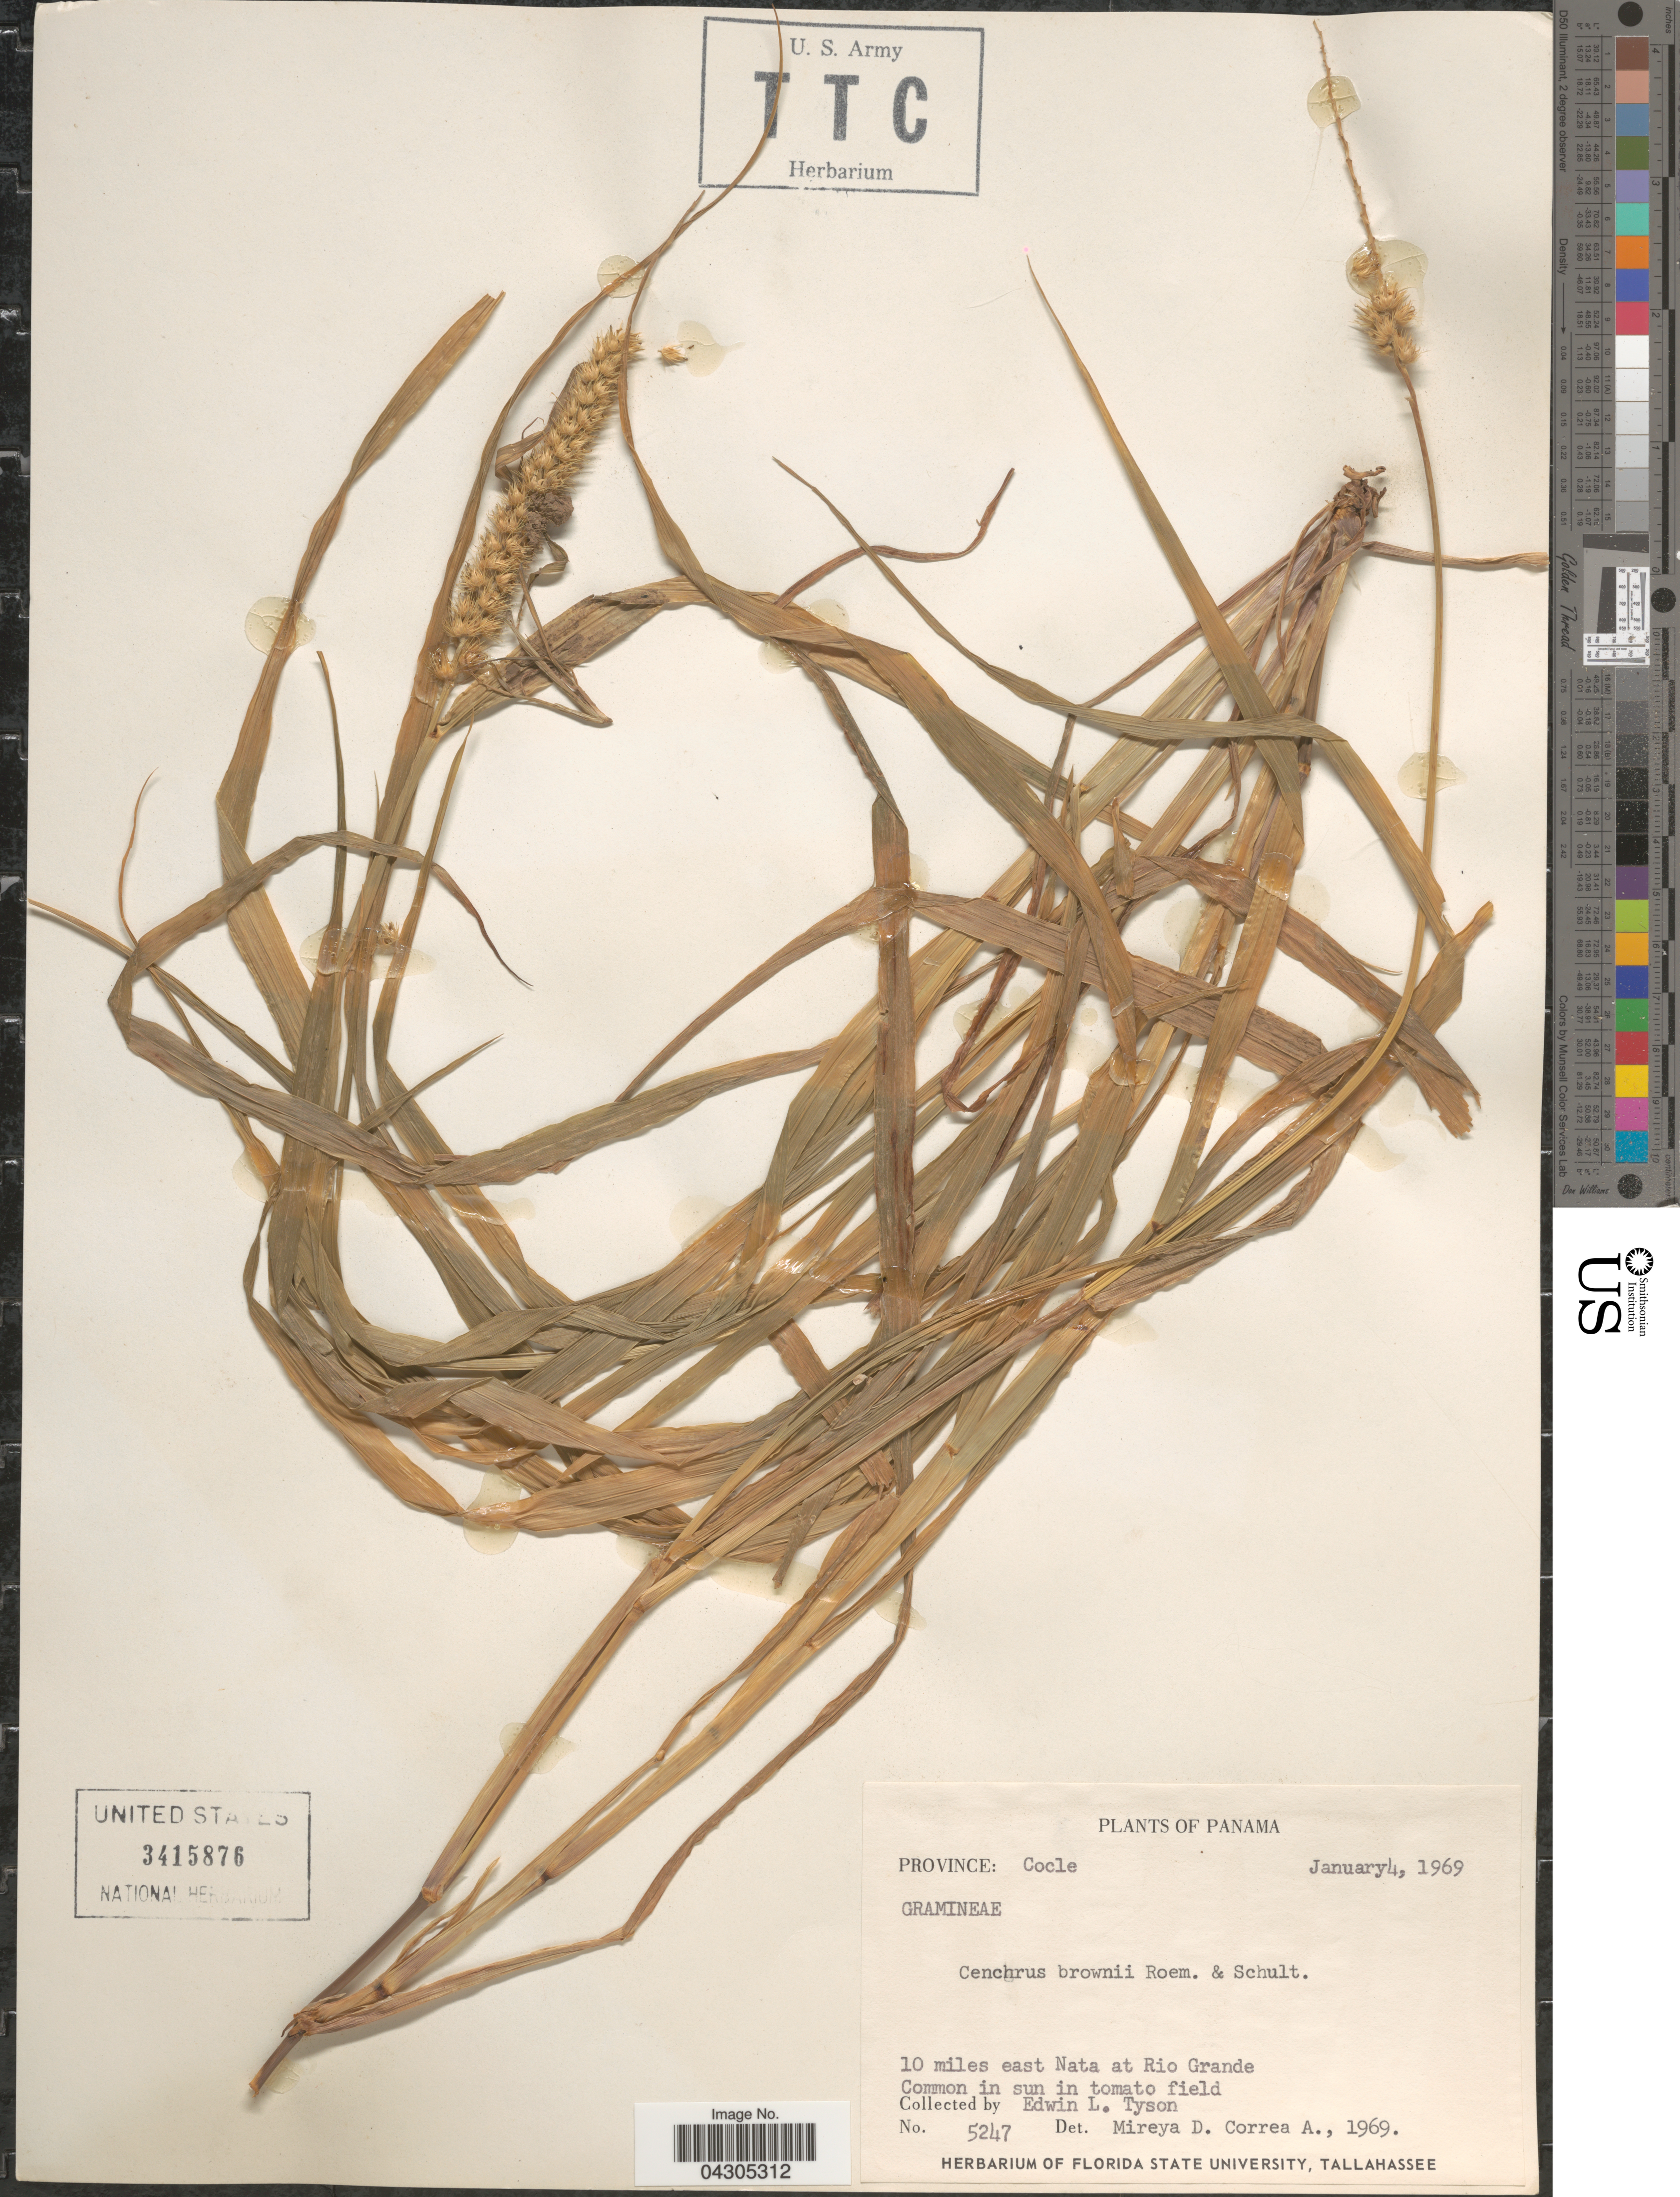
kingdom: Plantae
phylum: Tracheophyta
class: Liliopsida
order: Poales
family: Poaceae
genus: Cenchrus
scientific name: Cenchrus brownii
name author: Roem. & Schult.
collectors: E. L. Tyson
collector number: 5247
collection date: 1969-01-04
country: Panama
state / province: Cocle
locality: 10 miles east Nata at Rio Grande. Common in sun in tomato field.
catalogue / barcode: US 3415876